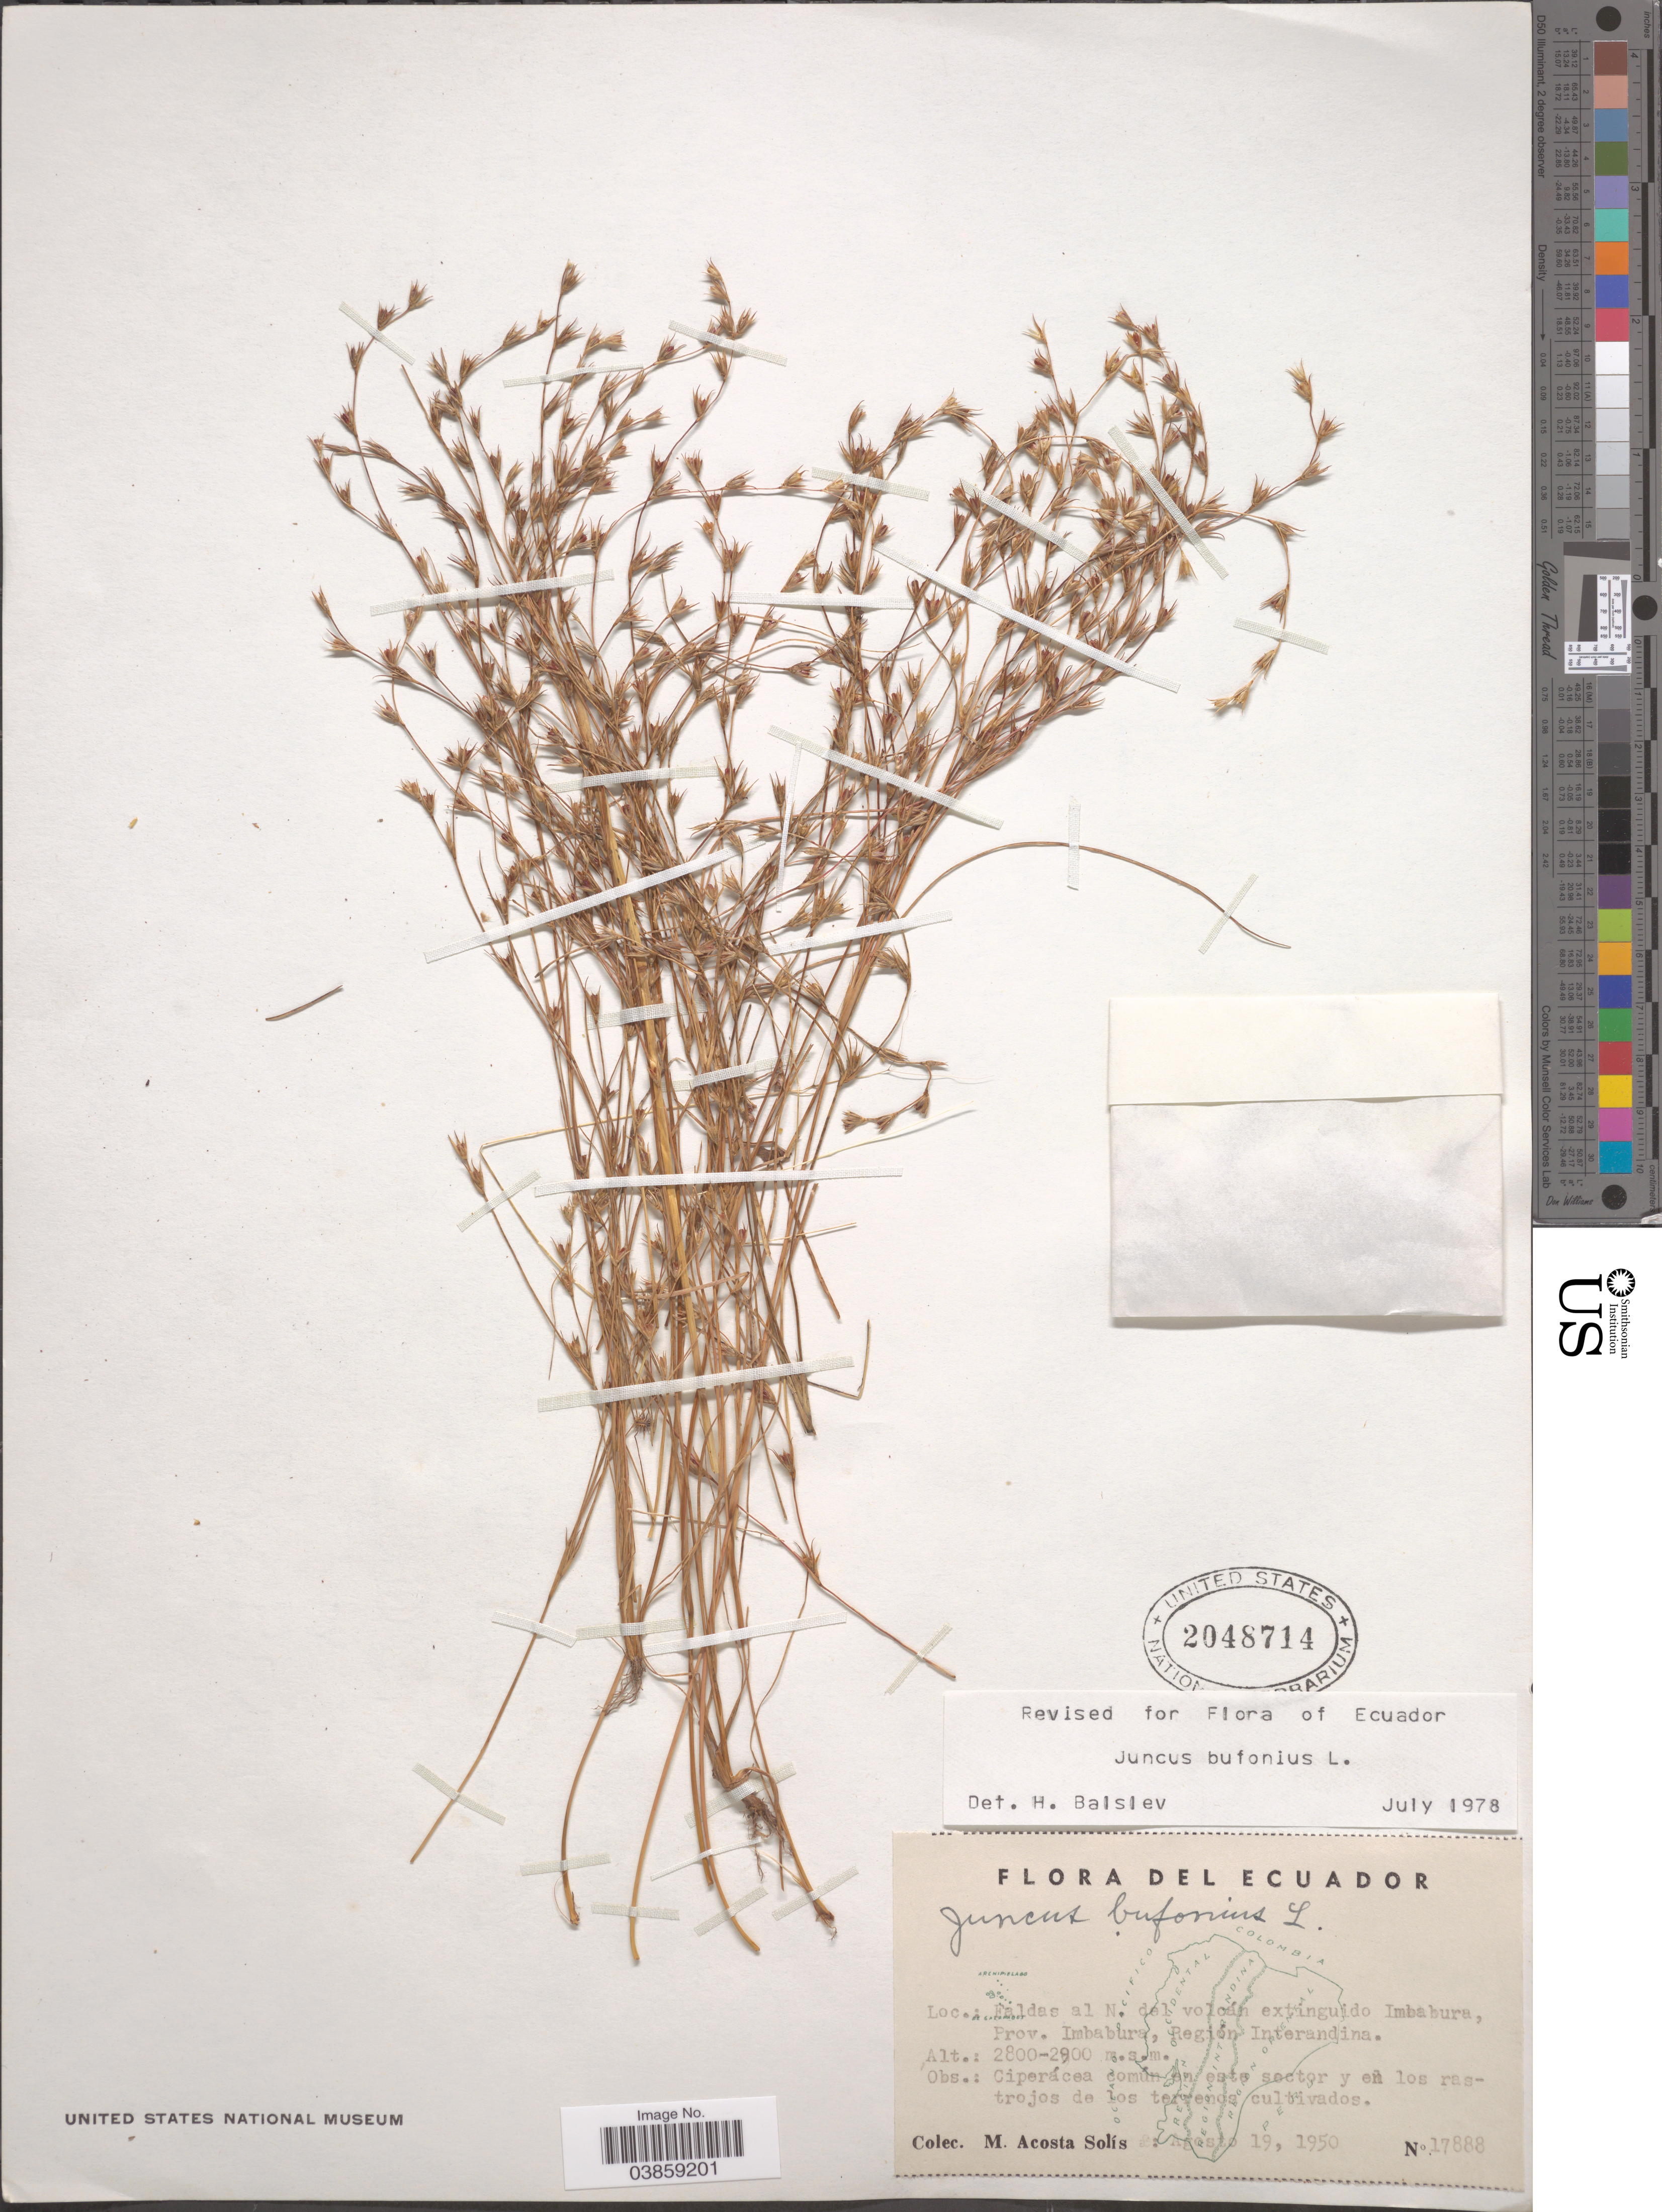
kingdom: Plantae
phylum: Tracheophyta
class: Liliopsida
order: Poales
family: Juncaceae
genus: Juncus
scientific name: Juncus bufonius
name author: L.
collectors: M. Acosta Solis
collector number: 17888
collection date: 1950-08-19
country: Ecuador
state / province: Imbabura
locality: Faldas al N. del volcan extinguido Imbabura, Region Interandina.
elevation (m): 2800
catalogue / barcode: US 2048714